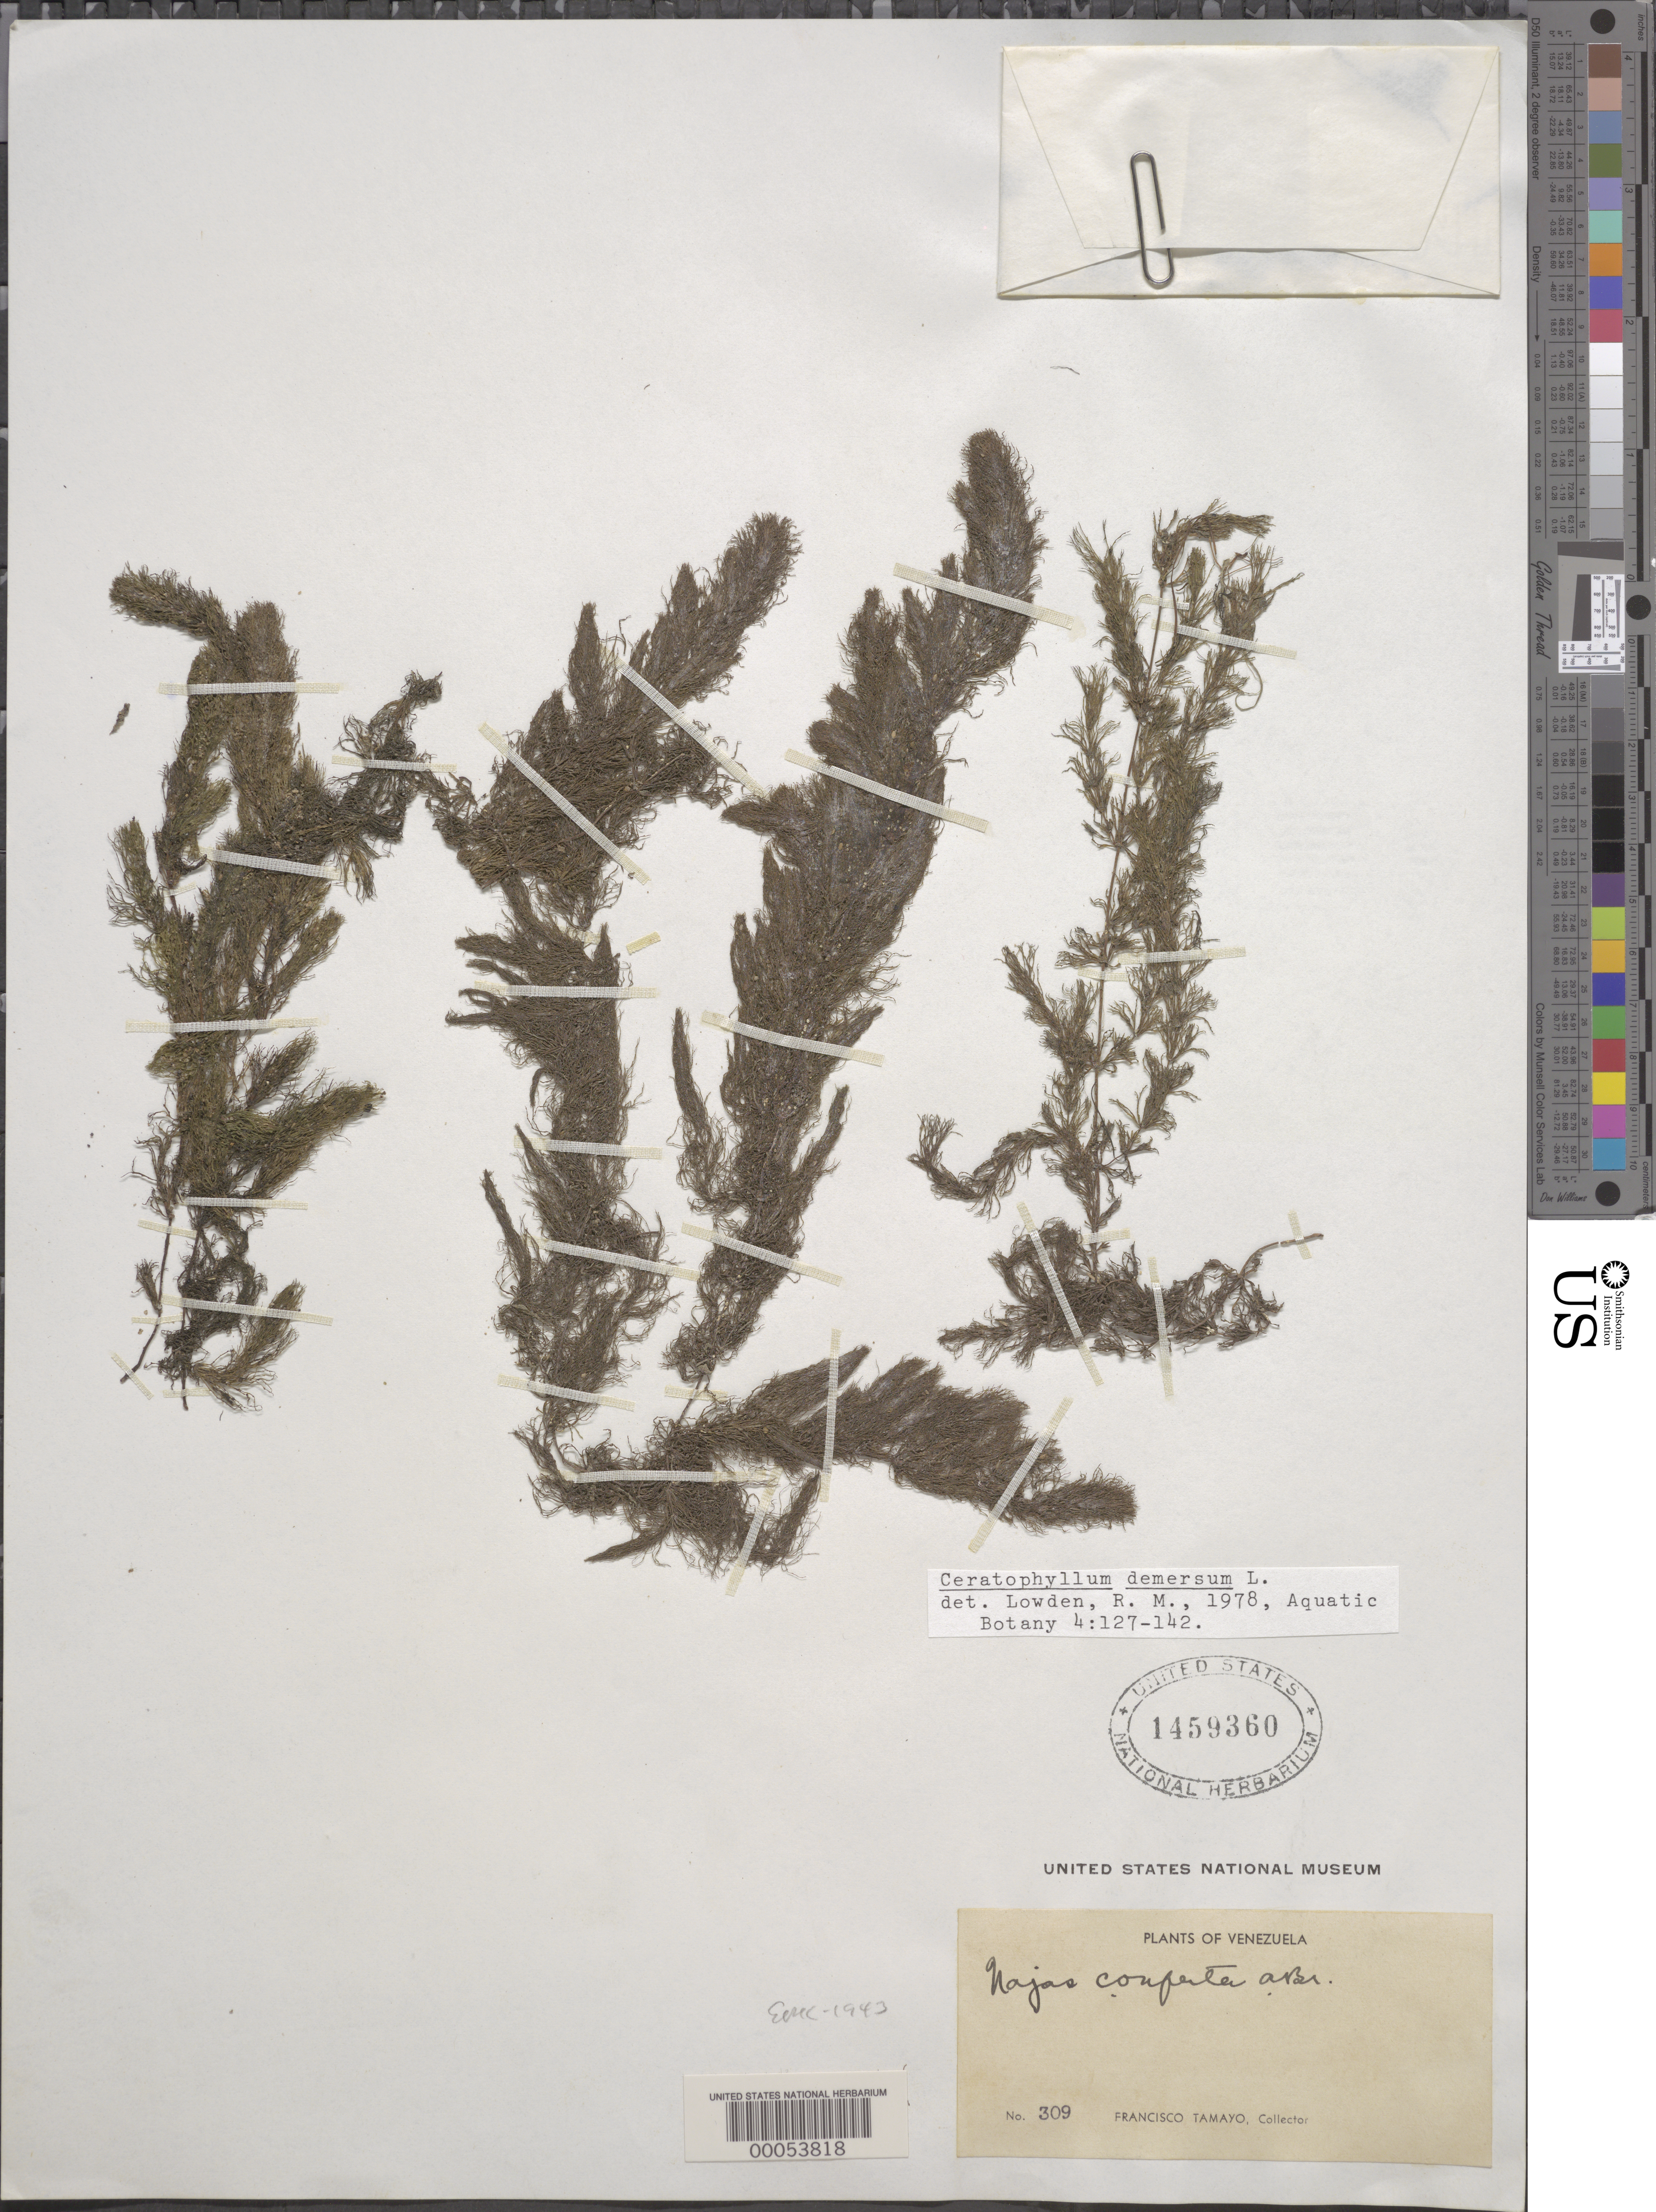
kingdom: Plantae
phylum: Tracheophyta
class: Magnoliopsida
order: Ceratophyllales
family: Ceratophyllaceae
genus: Ceratophyllum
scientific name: Ceratophyllum demersum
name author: L.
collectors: T. Francisco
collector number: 309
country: Venezuela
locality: Najas couferter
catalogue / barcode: US 1459360